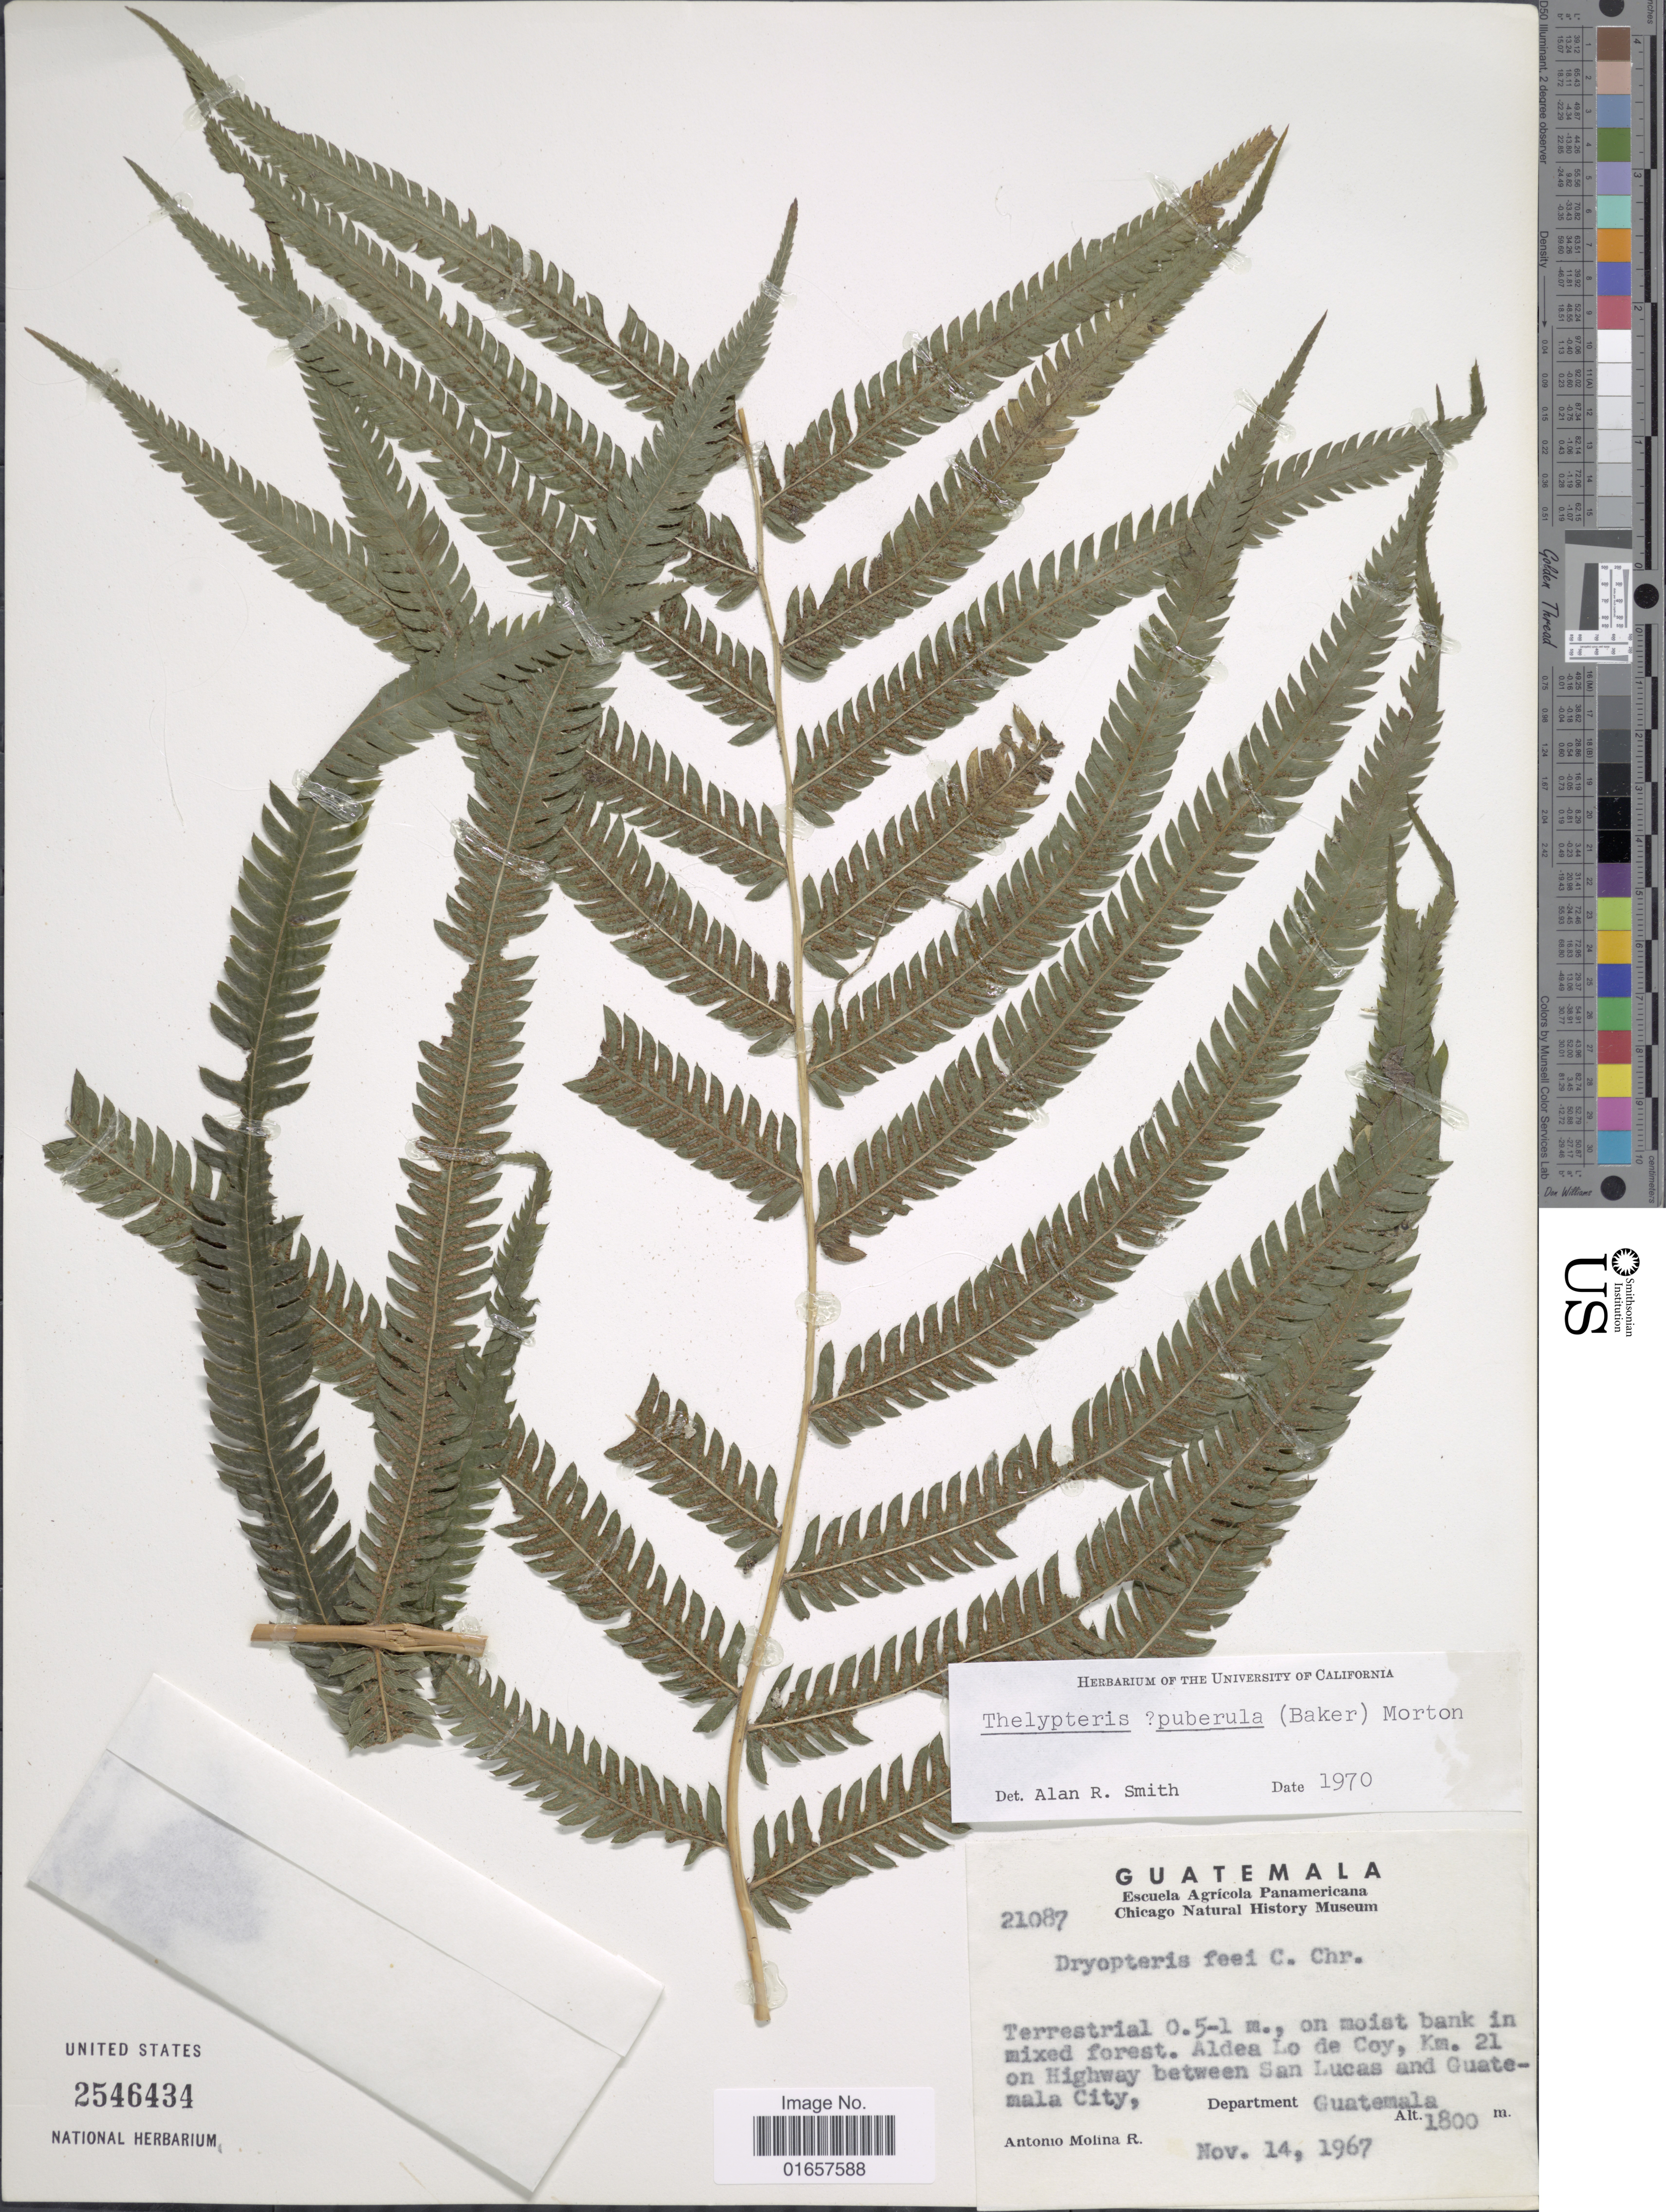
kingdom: Plantae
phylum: Tracheophyta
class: Polypodiopsida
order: Polypodiales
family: Thelypteridaceae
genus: Christella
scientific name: Christella puberula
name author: (Baker) Á. Löve & D. Löve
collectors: A. Molina R.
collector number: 21087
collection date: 1967-11-14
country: Guatemala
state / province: Guatemala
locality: Guatemala, Km. 21 on highway between San Lucas and Guetmala City. Department Guetemala.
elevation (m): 1800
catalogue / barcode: US 2546434